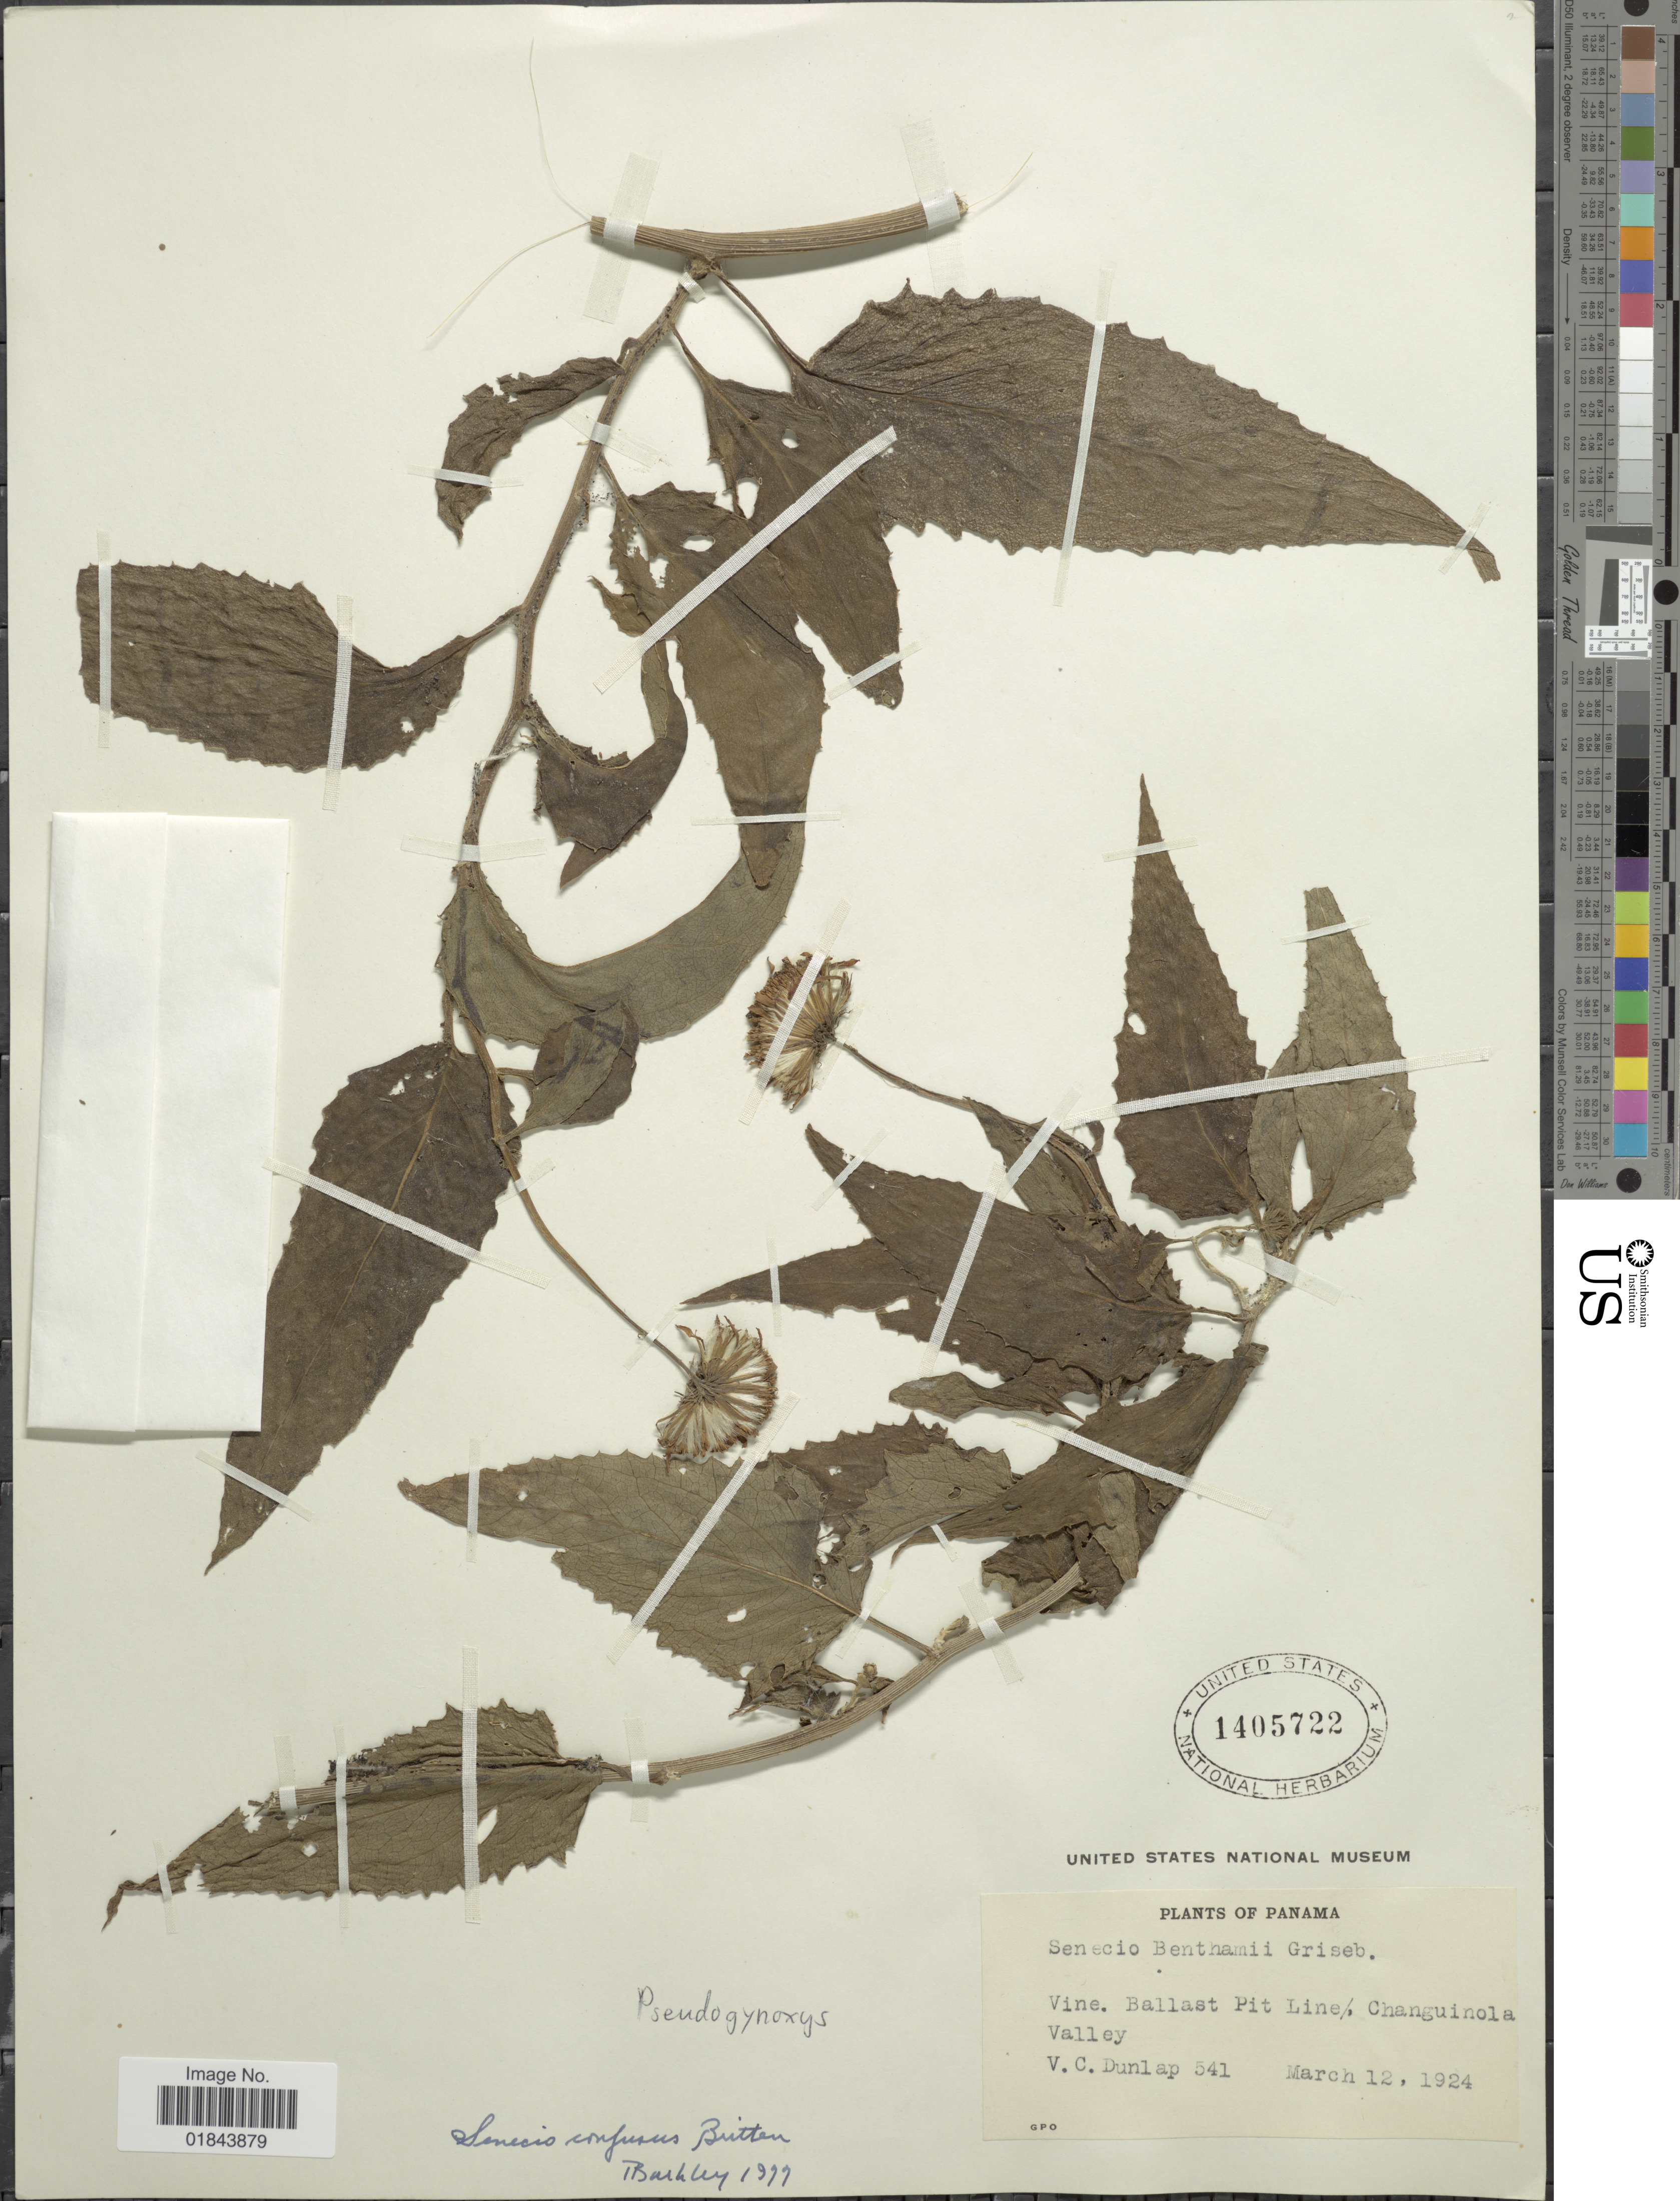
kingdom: Plantae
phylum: Tracheophyta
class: Magnoliopsida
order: Asterales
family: Asteraceae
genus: Pseudogynoxys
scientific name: Pseudogynoxys cummingii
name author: (Benth.) H. Rob. & Cuatrec.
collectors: V. C. Dunlap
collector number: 541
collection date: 1924-03-12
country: Panama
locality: Ballast Pit Line, Changuinola Valley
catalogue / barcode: US 1405722